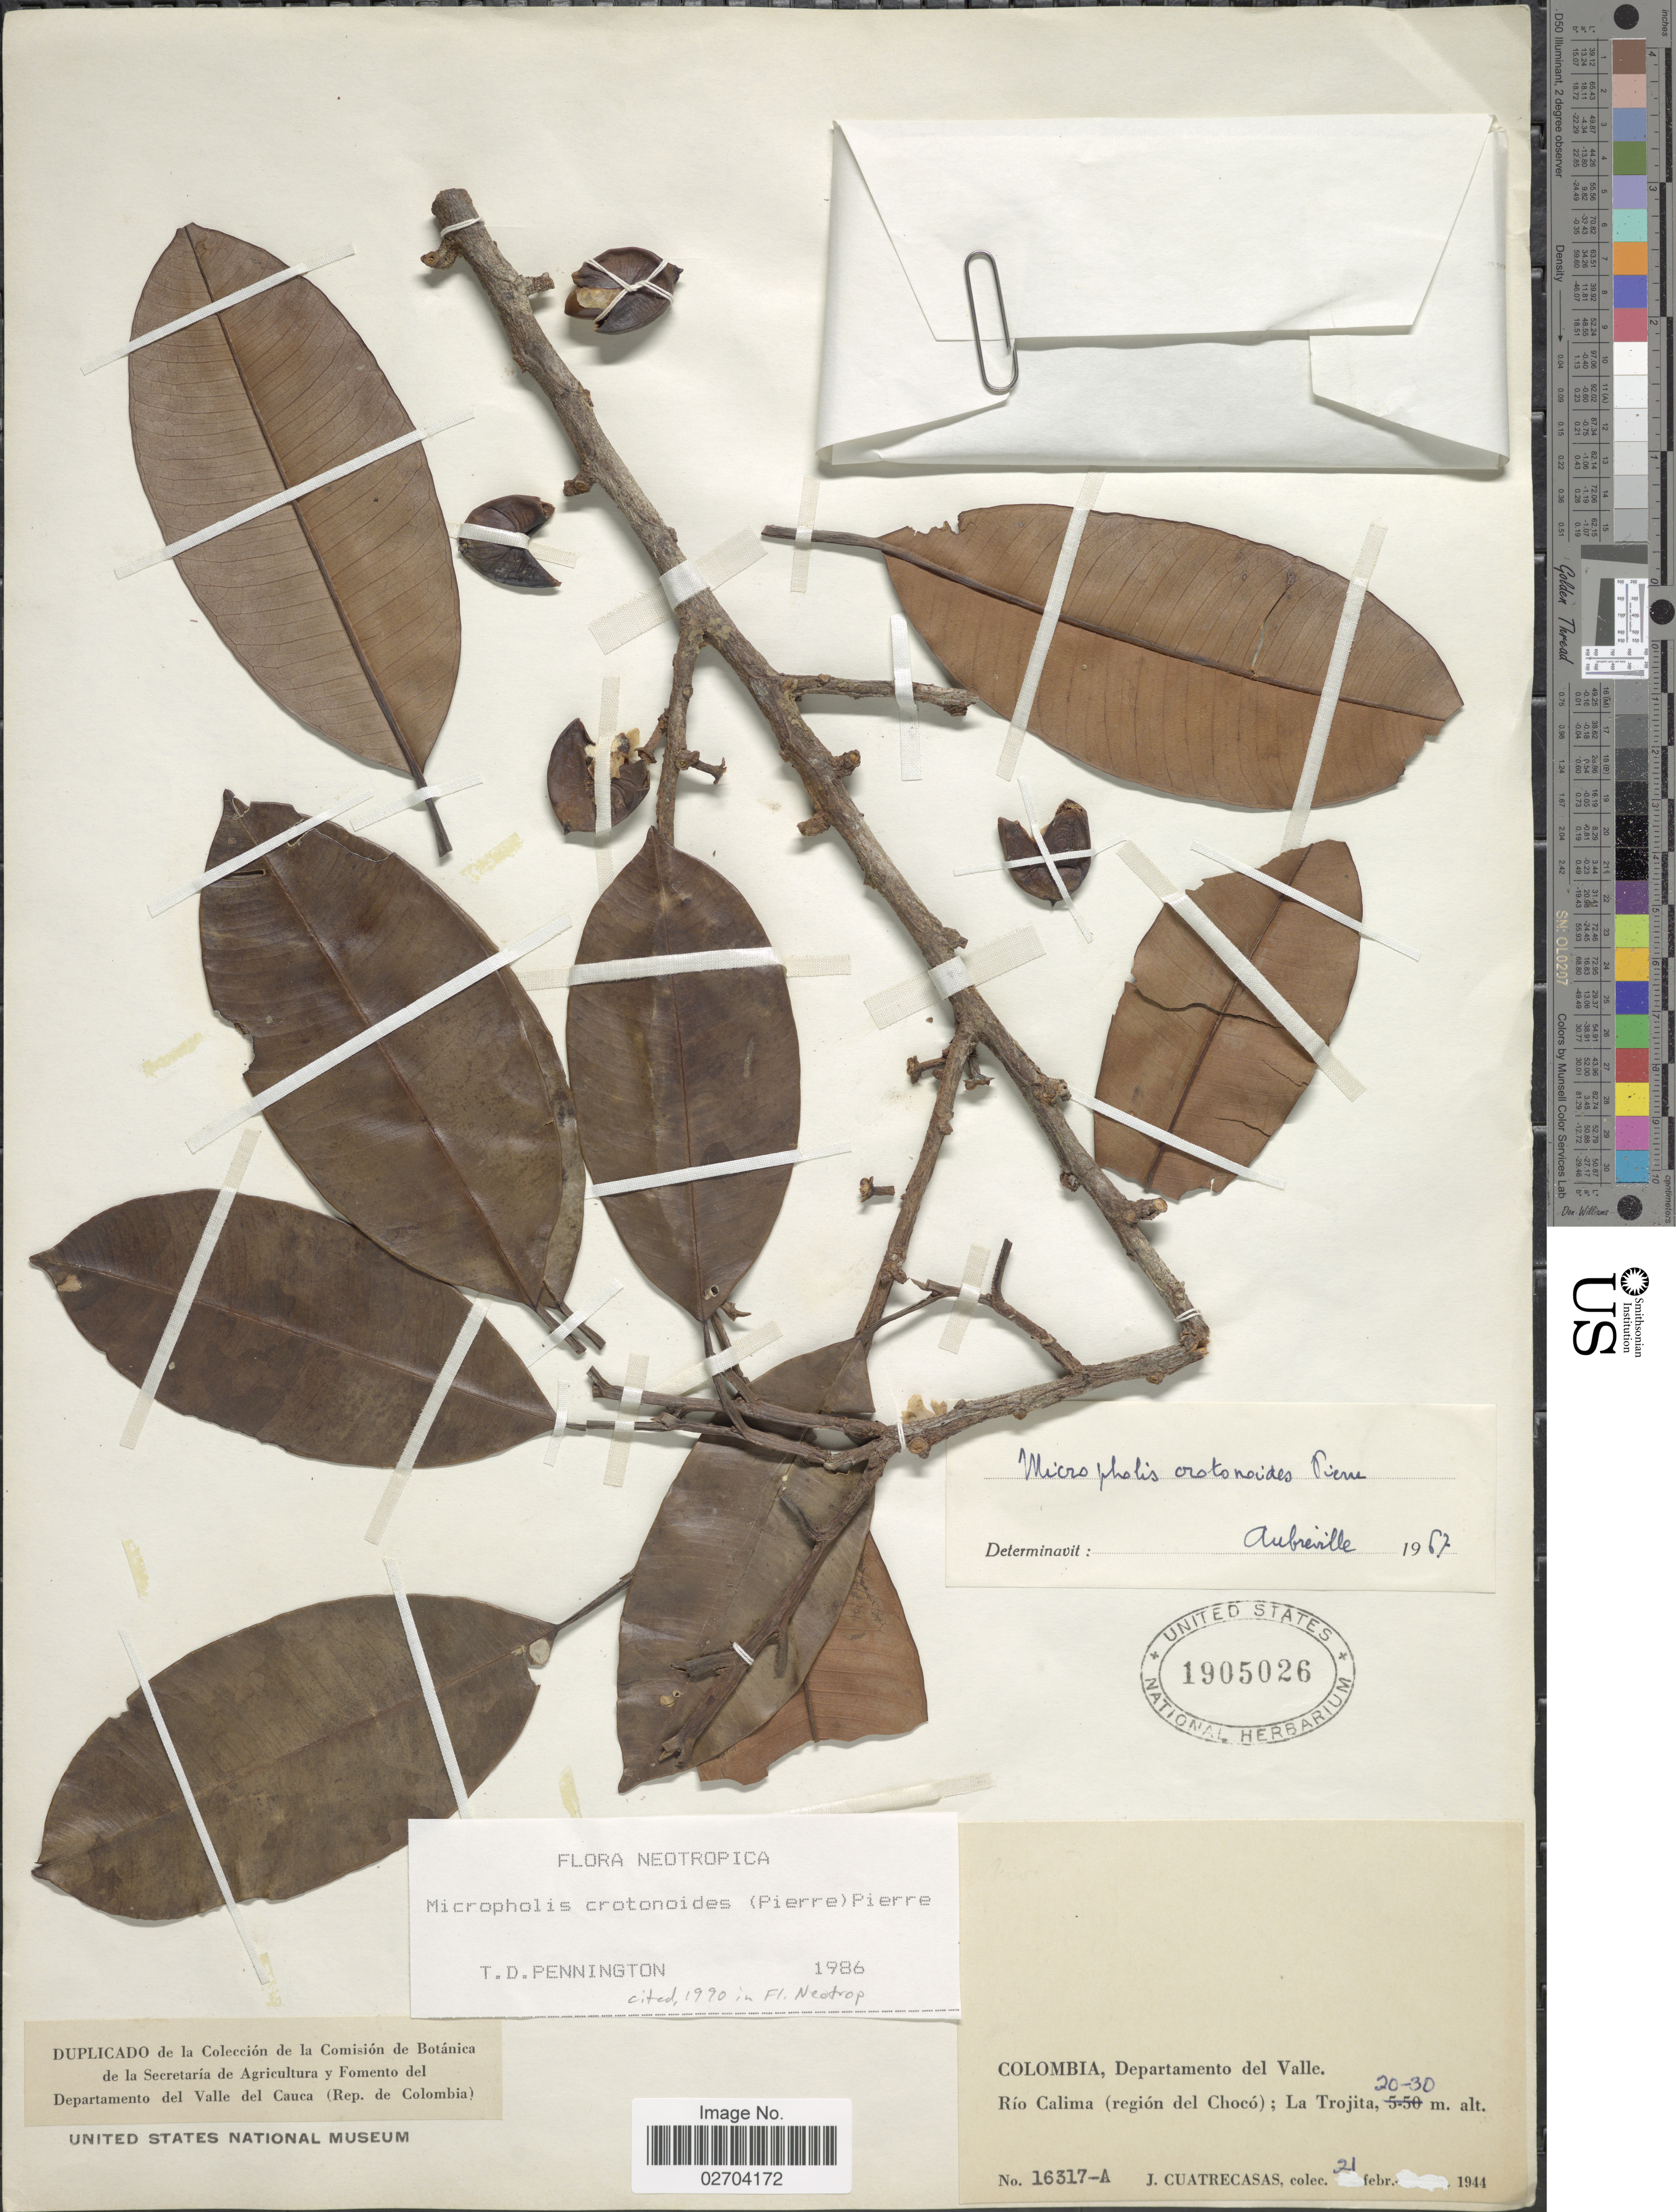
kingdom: Plantae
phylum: Tracheophyta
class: Magnoliopsida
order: Ericales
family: Sapotaceae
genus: Micropholis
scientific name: Micropholis crotonoides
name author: (Pierre) Pierre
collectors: J. Cuatrecasas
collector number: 16317-A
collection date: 1944-02-21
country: Colombia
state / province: Valle del Cauca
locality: Departamento del Valle. Río Calima (región del Chocó); La Trojita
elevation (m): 20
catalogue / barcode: US 1905026